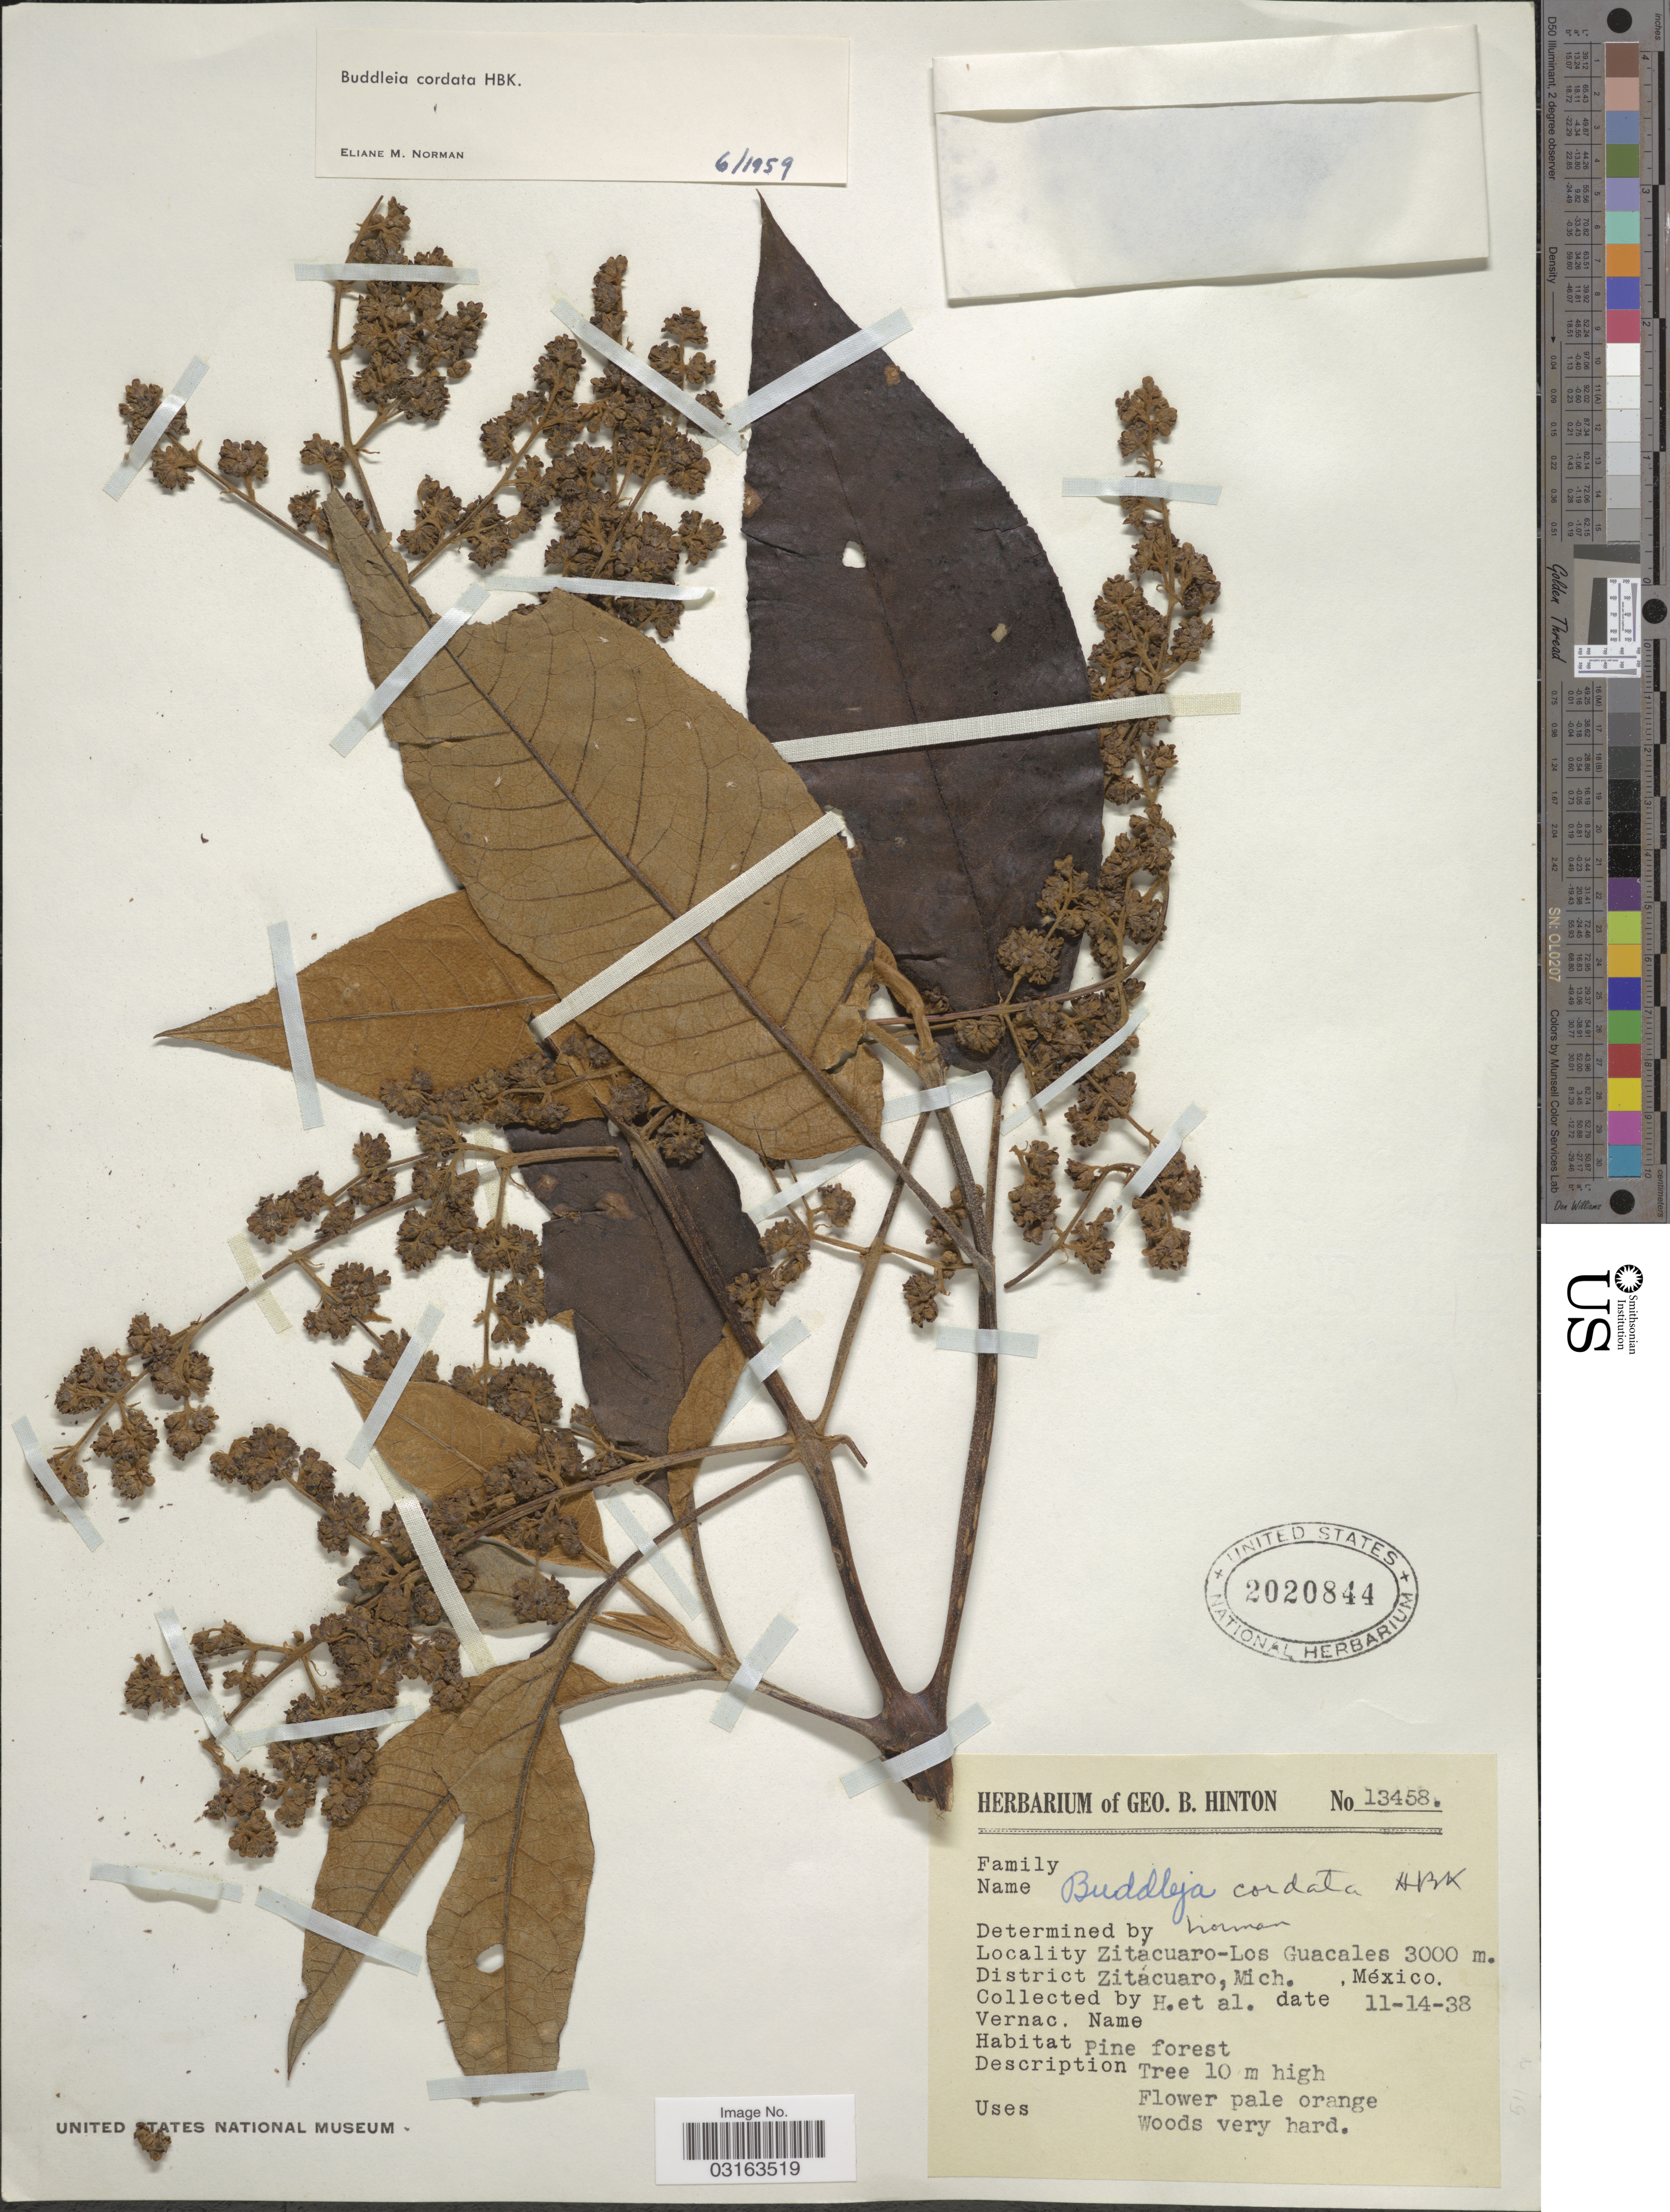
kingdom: Plantae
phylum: Tracheophyta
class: Magnoliopsida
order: Lamiales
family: Scrophulariaceae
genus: Buddleja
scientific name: Buddleja cordata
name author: Kunth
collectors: G. B. Hinton & et al.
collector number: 13458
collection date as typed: Transcribed d/m/y: 14/11/38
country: Mexico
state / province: Michoacán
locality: Zitacuaro-Los Guacales. District Zitácuaro.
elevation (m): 3000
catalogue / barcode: US 2020844